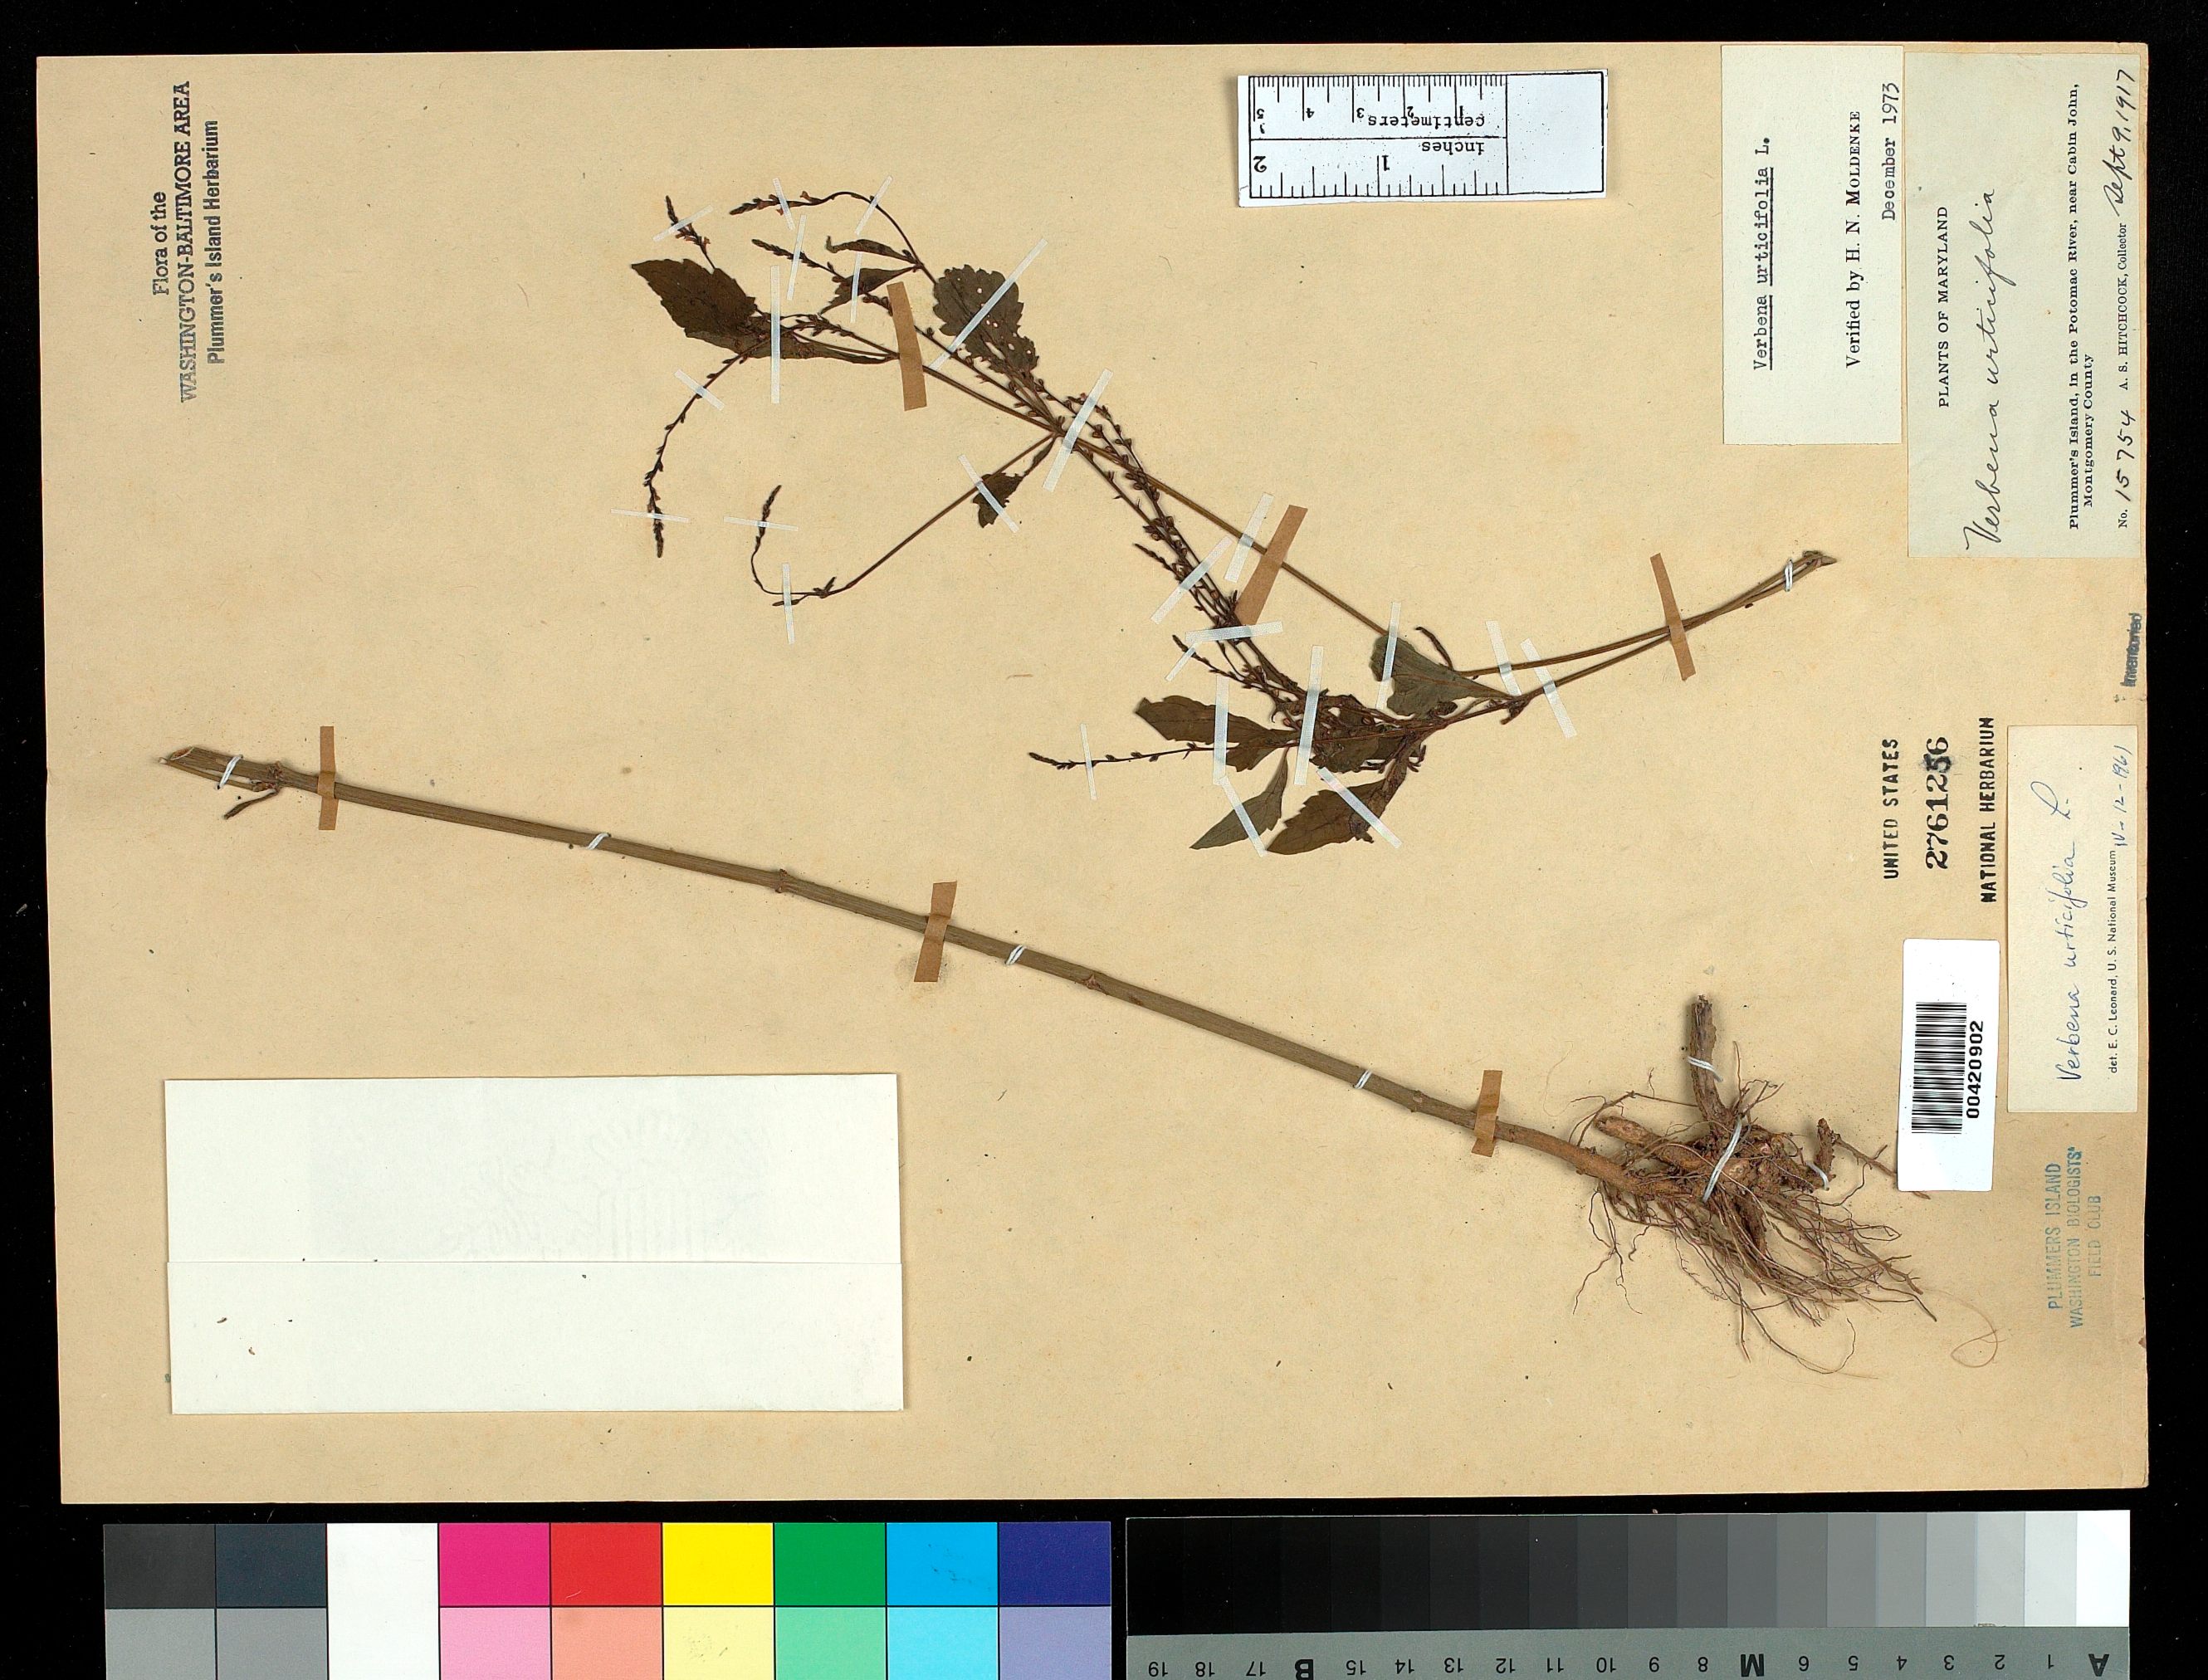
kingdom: Plantae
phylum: Tracheophyta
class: Magnoliopsida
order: Lamiales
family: Verbenaceae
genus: Verbena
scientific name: Verbena urticifolia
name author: L.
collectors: A. S. Hitchcock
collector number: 15754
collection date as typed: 09 Sep 1917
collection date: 1917-09-09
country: United States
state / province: Maryland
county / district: Montgomery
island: Plummers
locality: Plummer's Island C. & O. Canal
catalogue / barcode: US 2761256